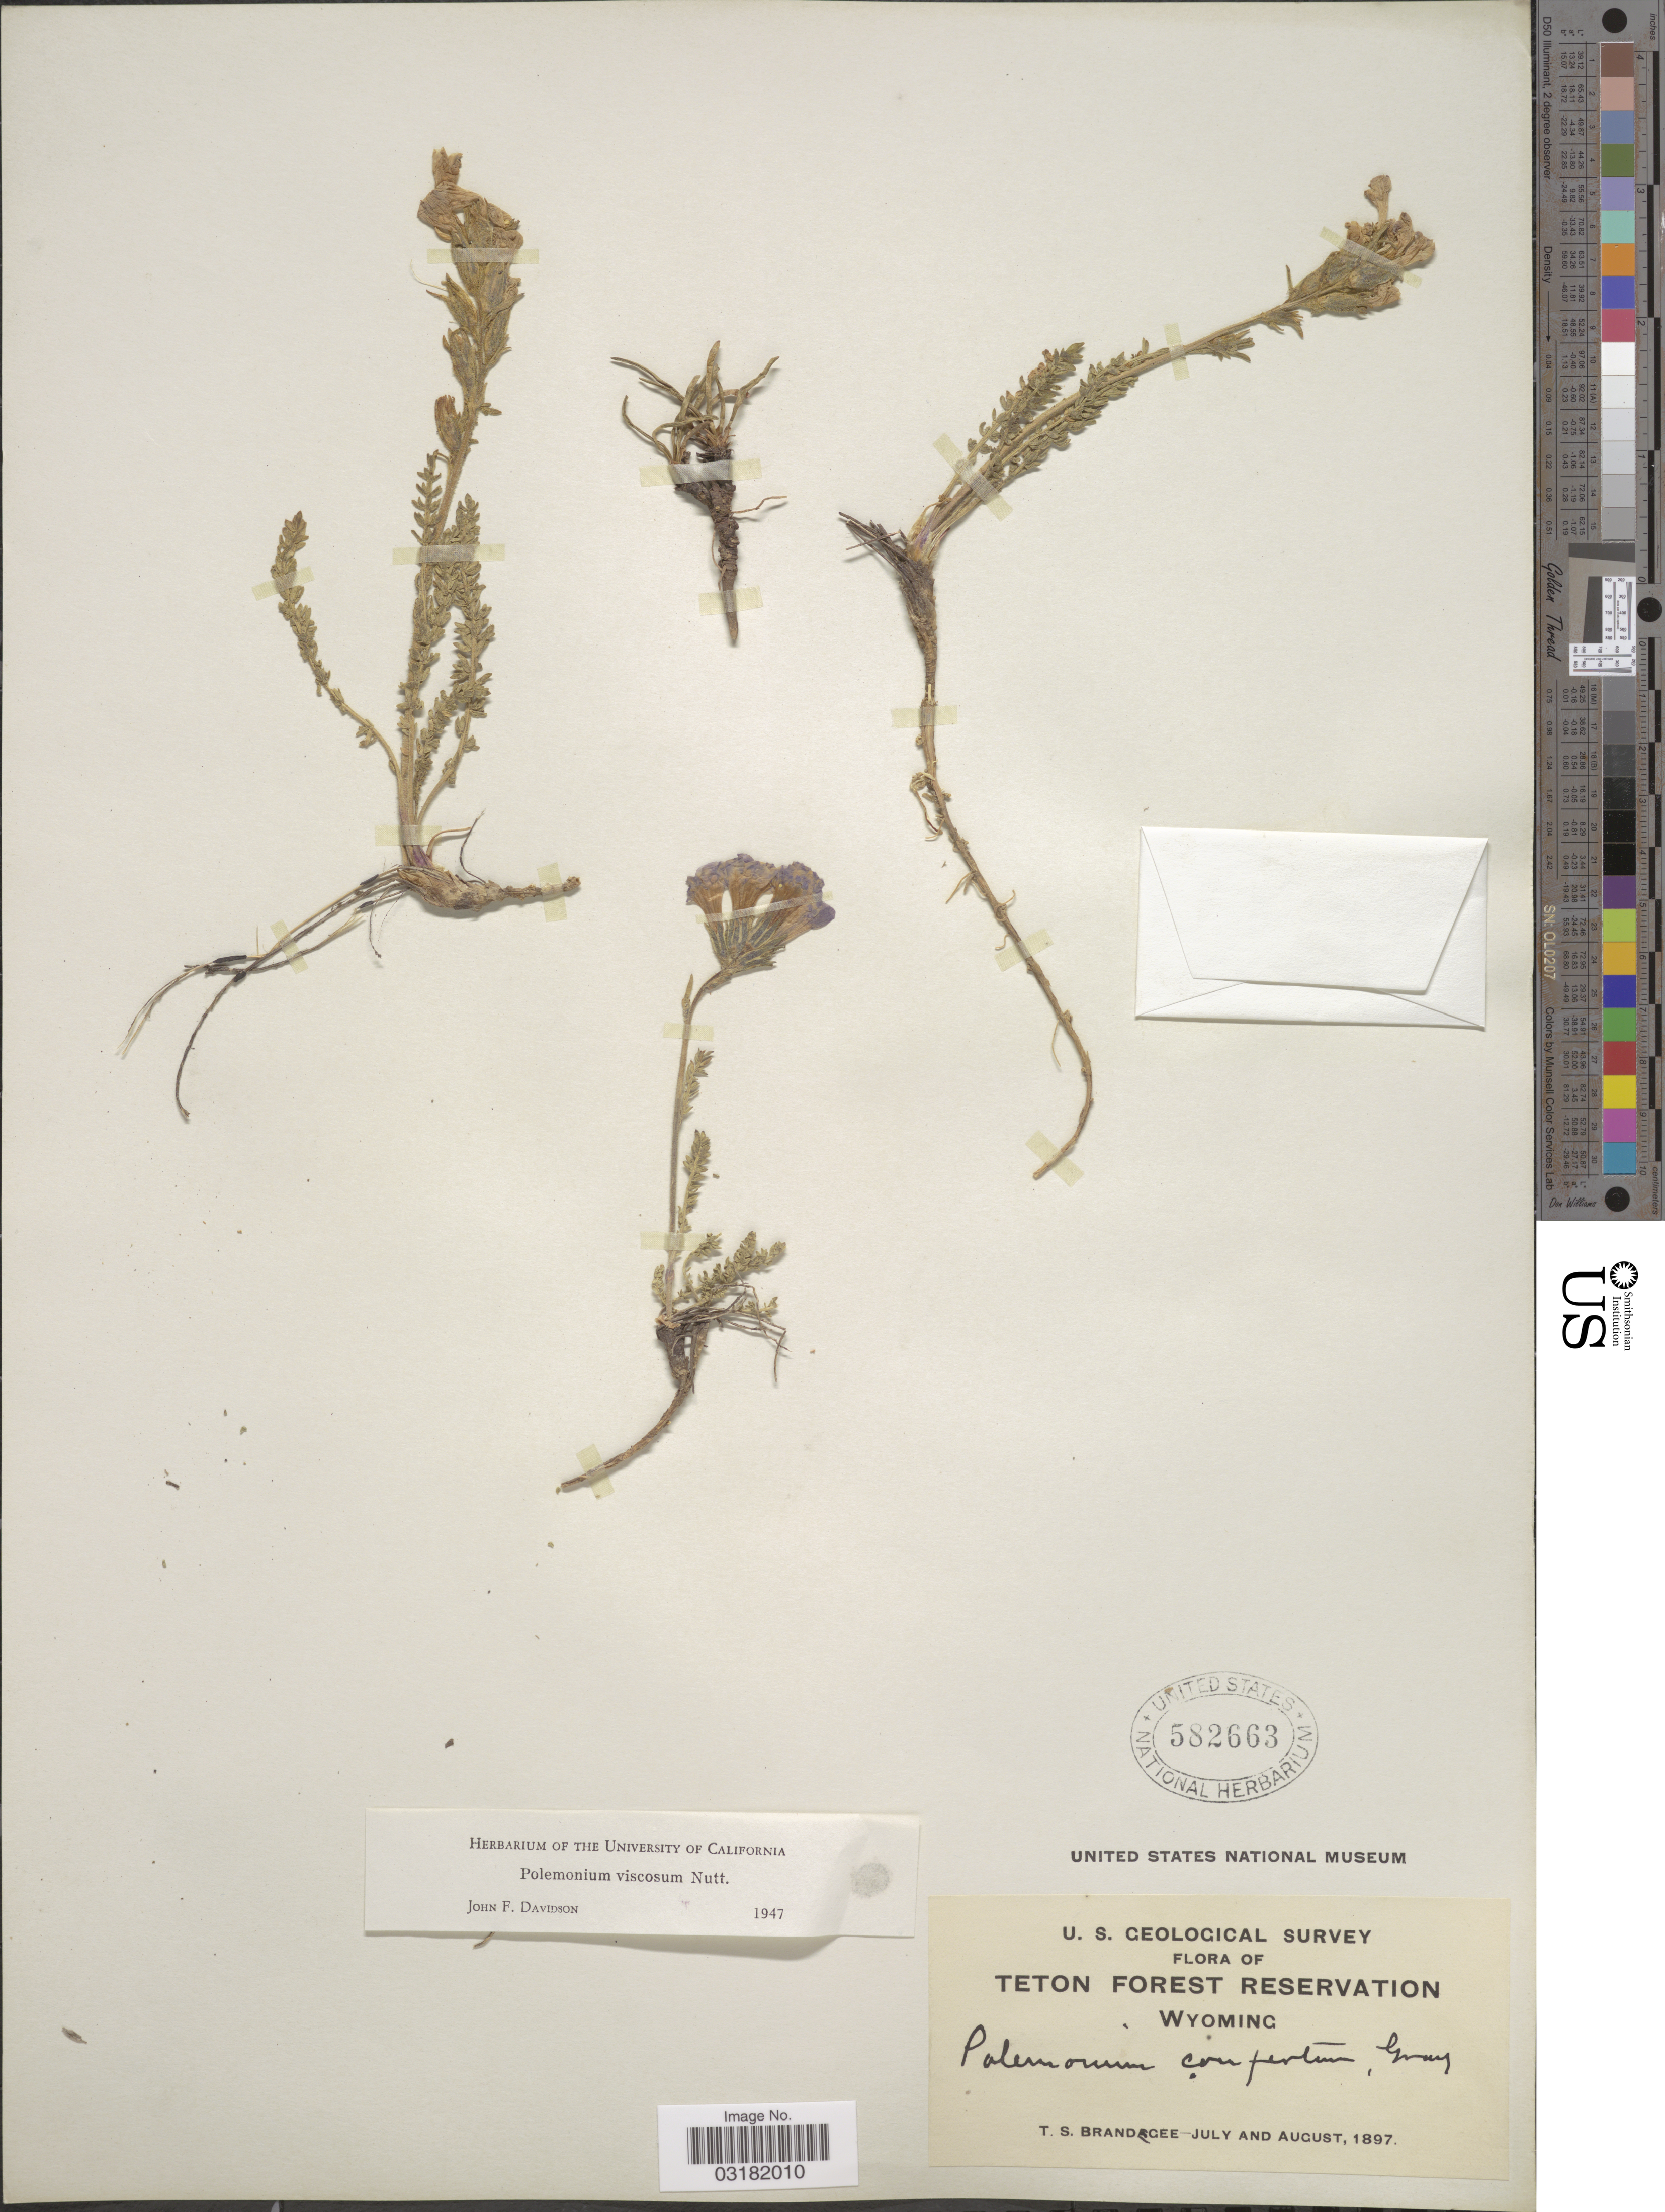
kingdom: Plantae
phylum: Tracheophyta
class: Magnoliopsida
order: Ericales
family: Polemoniaceae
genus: Polemonium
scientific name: Polemonium viscosum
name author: Nutt.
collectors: T. S. Brandegee (herbarium)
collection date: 1897-07/1897-08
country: United States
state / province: Wyoming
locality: Teton Forest Reservation.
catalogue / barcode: US 582663